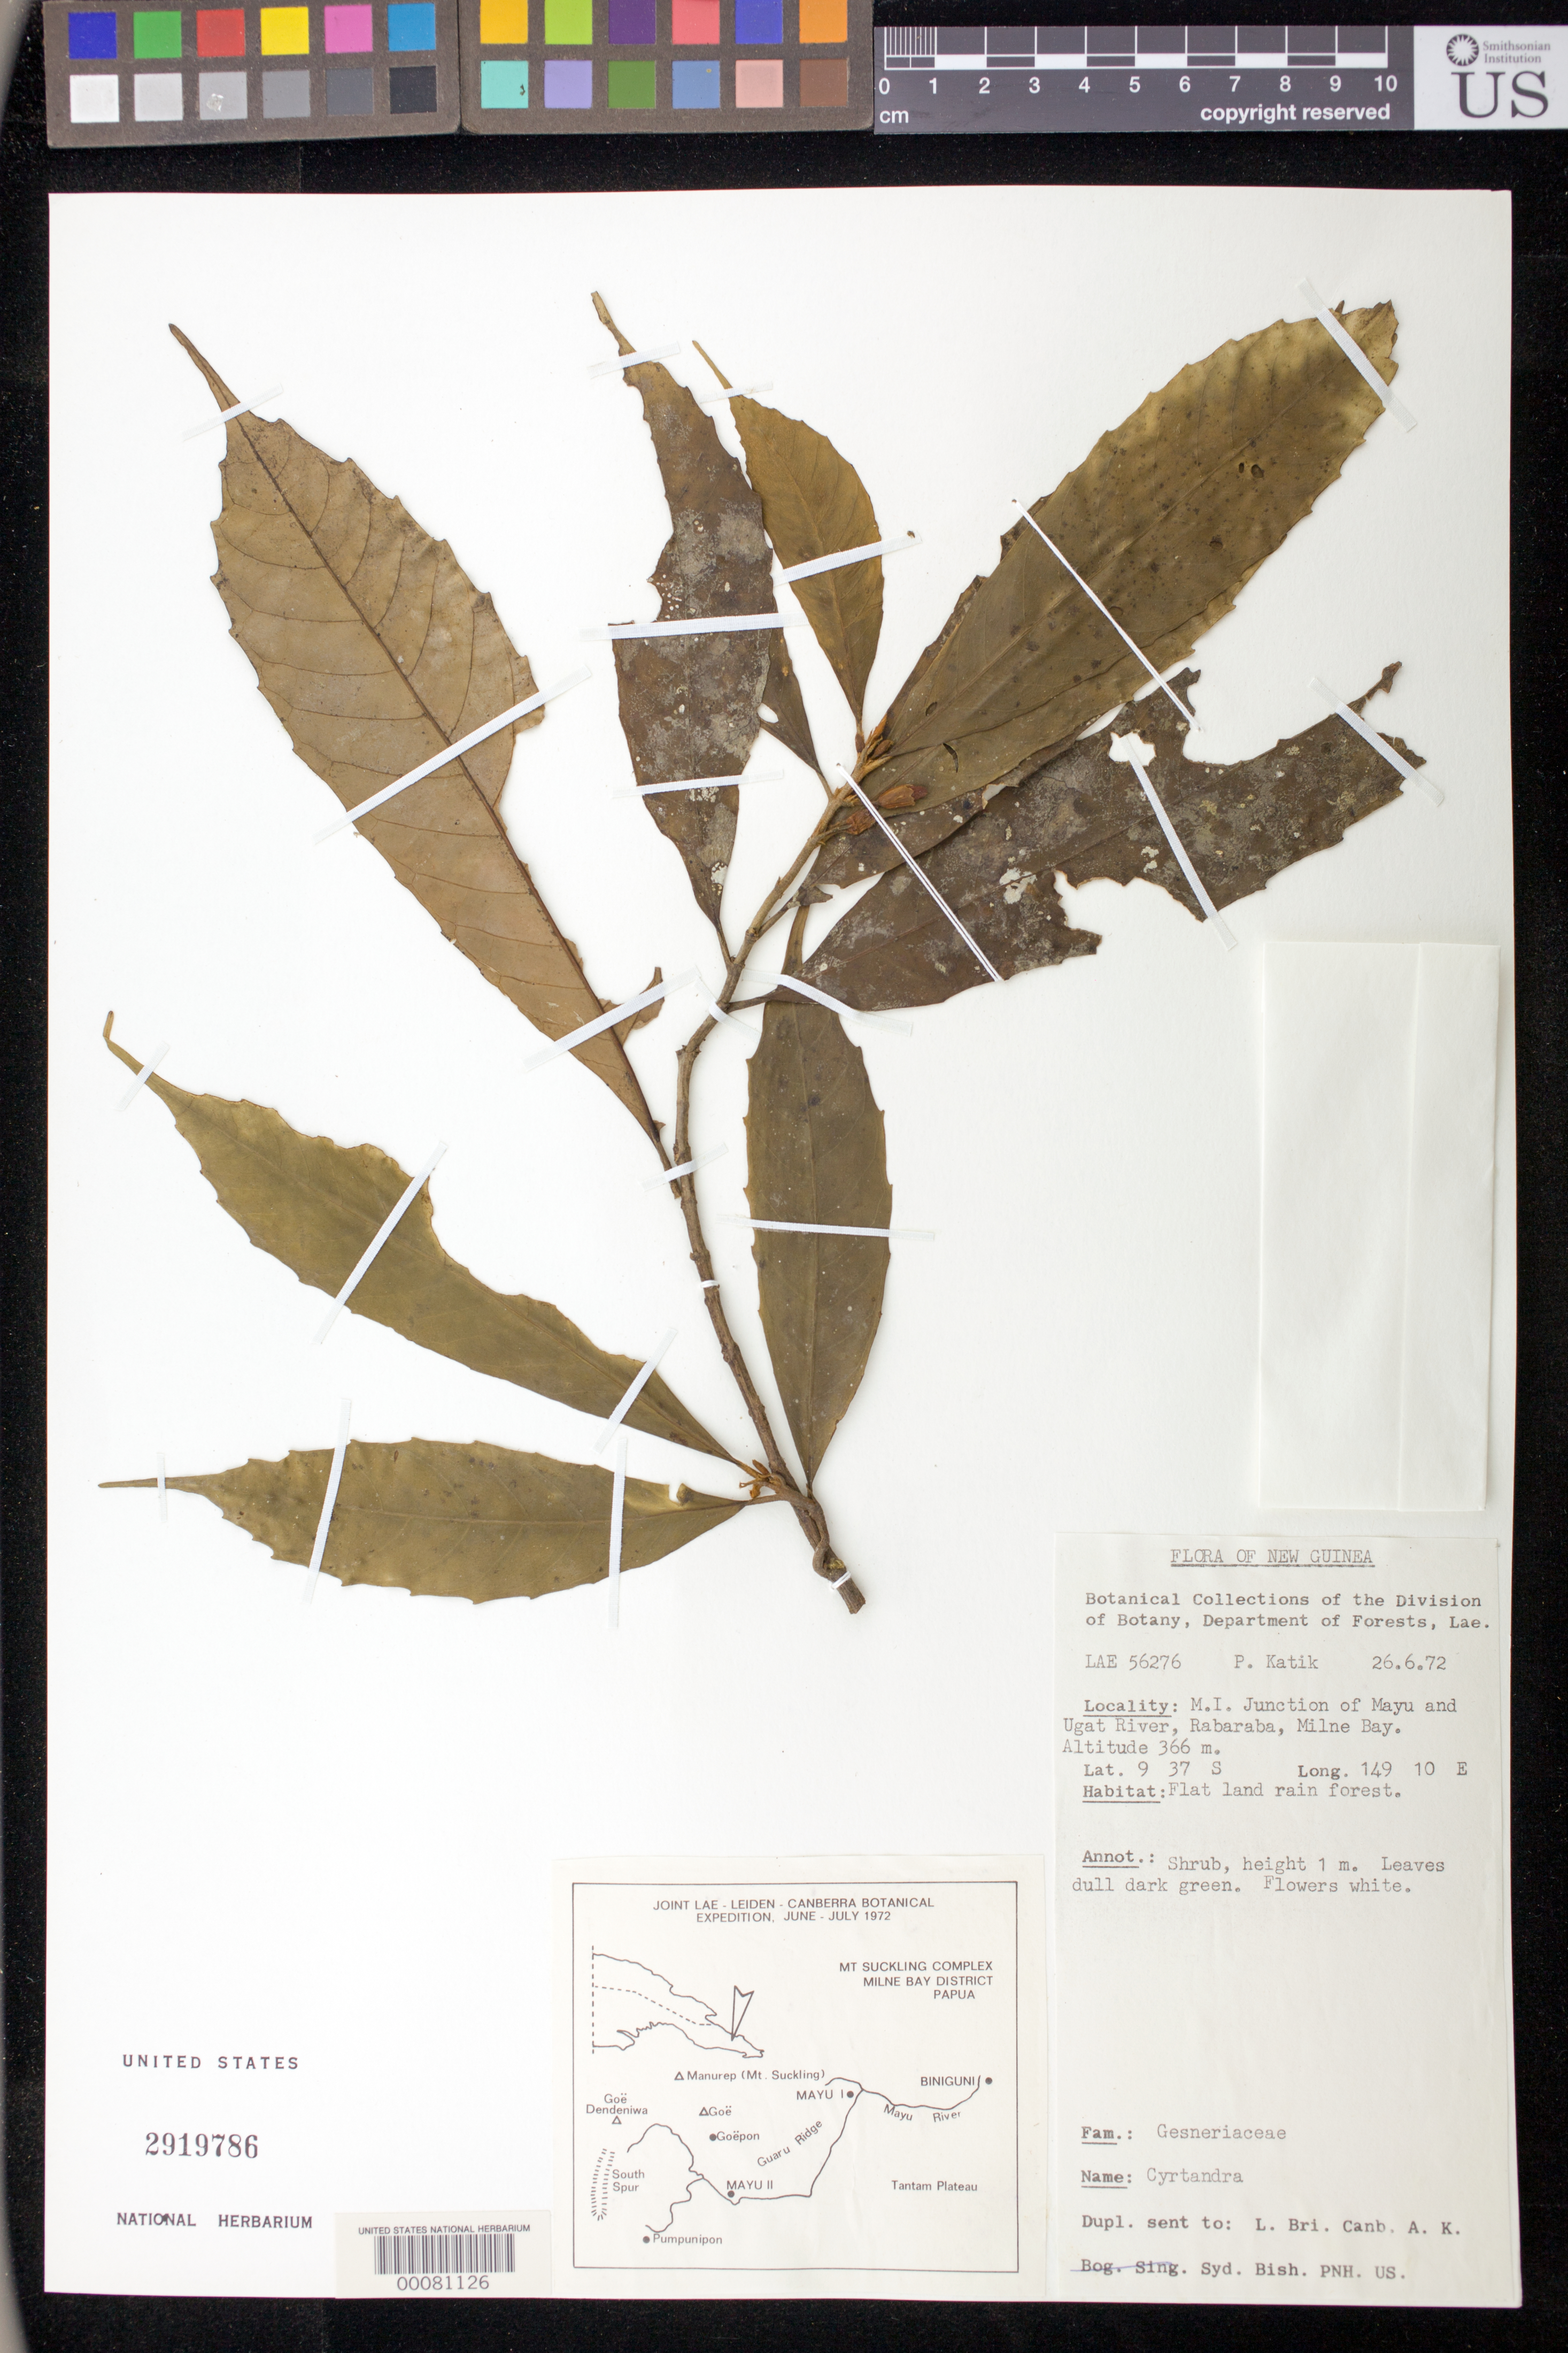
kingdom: Plantae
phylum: Tracheophyta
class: Magnoliopsida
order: Lamiales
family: Gesneriaceae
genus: Cyrtandra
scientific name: Cyrtandra sp.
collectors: P. Katik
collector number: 56276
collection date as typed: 26 Jun 1972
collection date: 1972-06-26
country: Papua New Guinea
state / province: Milne Bay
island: New Guinea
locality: M i junction of mayu and ugat river, rabaraba, milne bay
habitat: Flat land rain forest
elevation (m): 366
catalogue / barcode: US 2919786